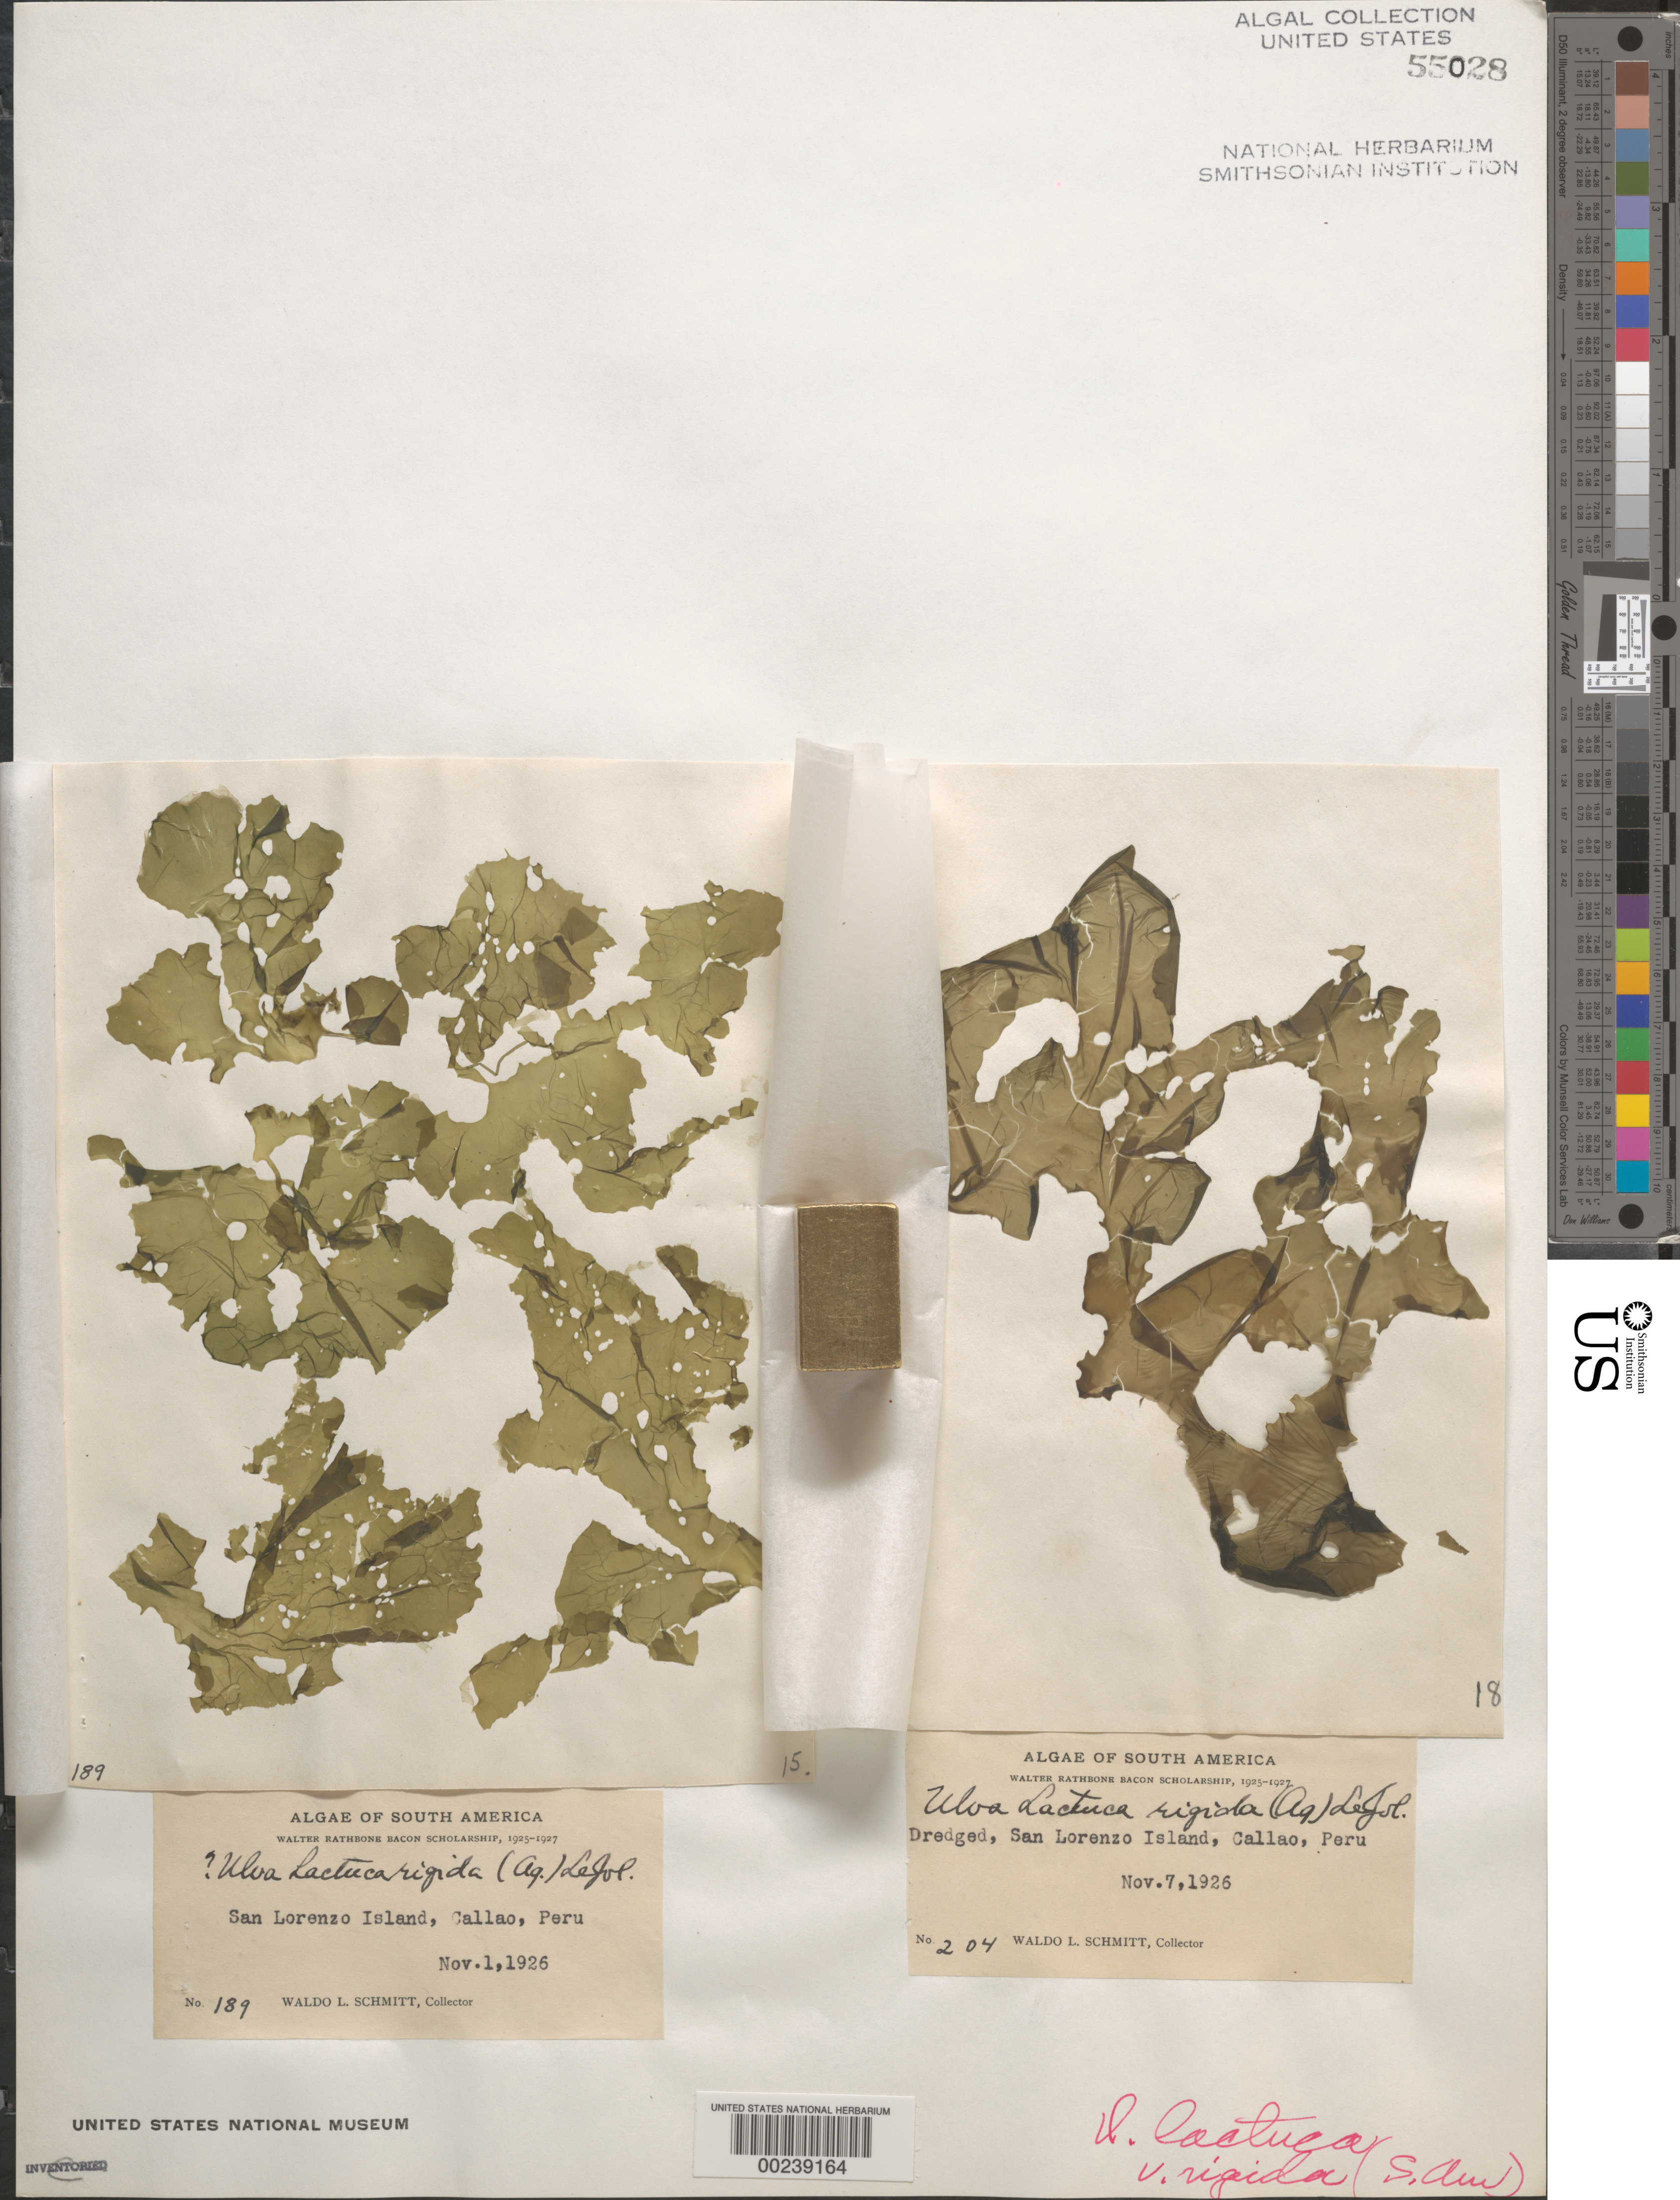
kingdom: Plantae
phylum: Chlorophyta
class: Ulvophyceae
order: Ulvales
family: Ulvaceae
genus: Ulva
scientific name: Ulva lactuca var. rigida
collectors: W. L. Schmitt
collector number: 189 & 204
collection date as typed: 01 Nov 1926 and 07 Nov 1926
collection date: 1926-11-01,1926-11-07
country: Peru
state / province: Callao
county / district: Callao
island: Isla San Lorenzo (San Lorenzo Island)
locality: Callao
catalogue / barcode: US 55028